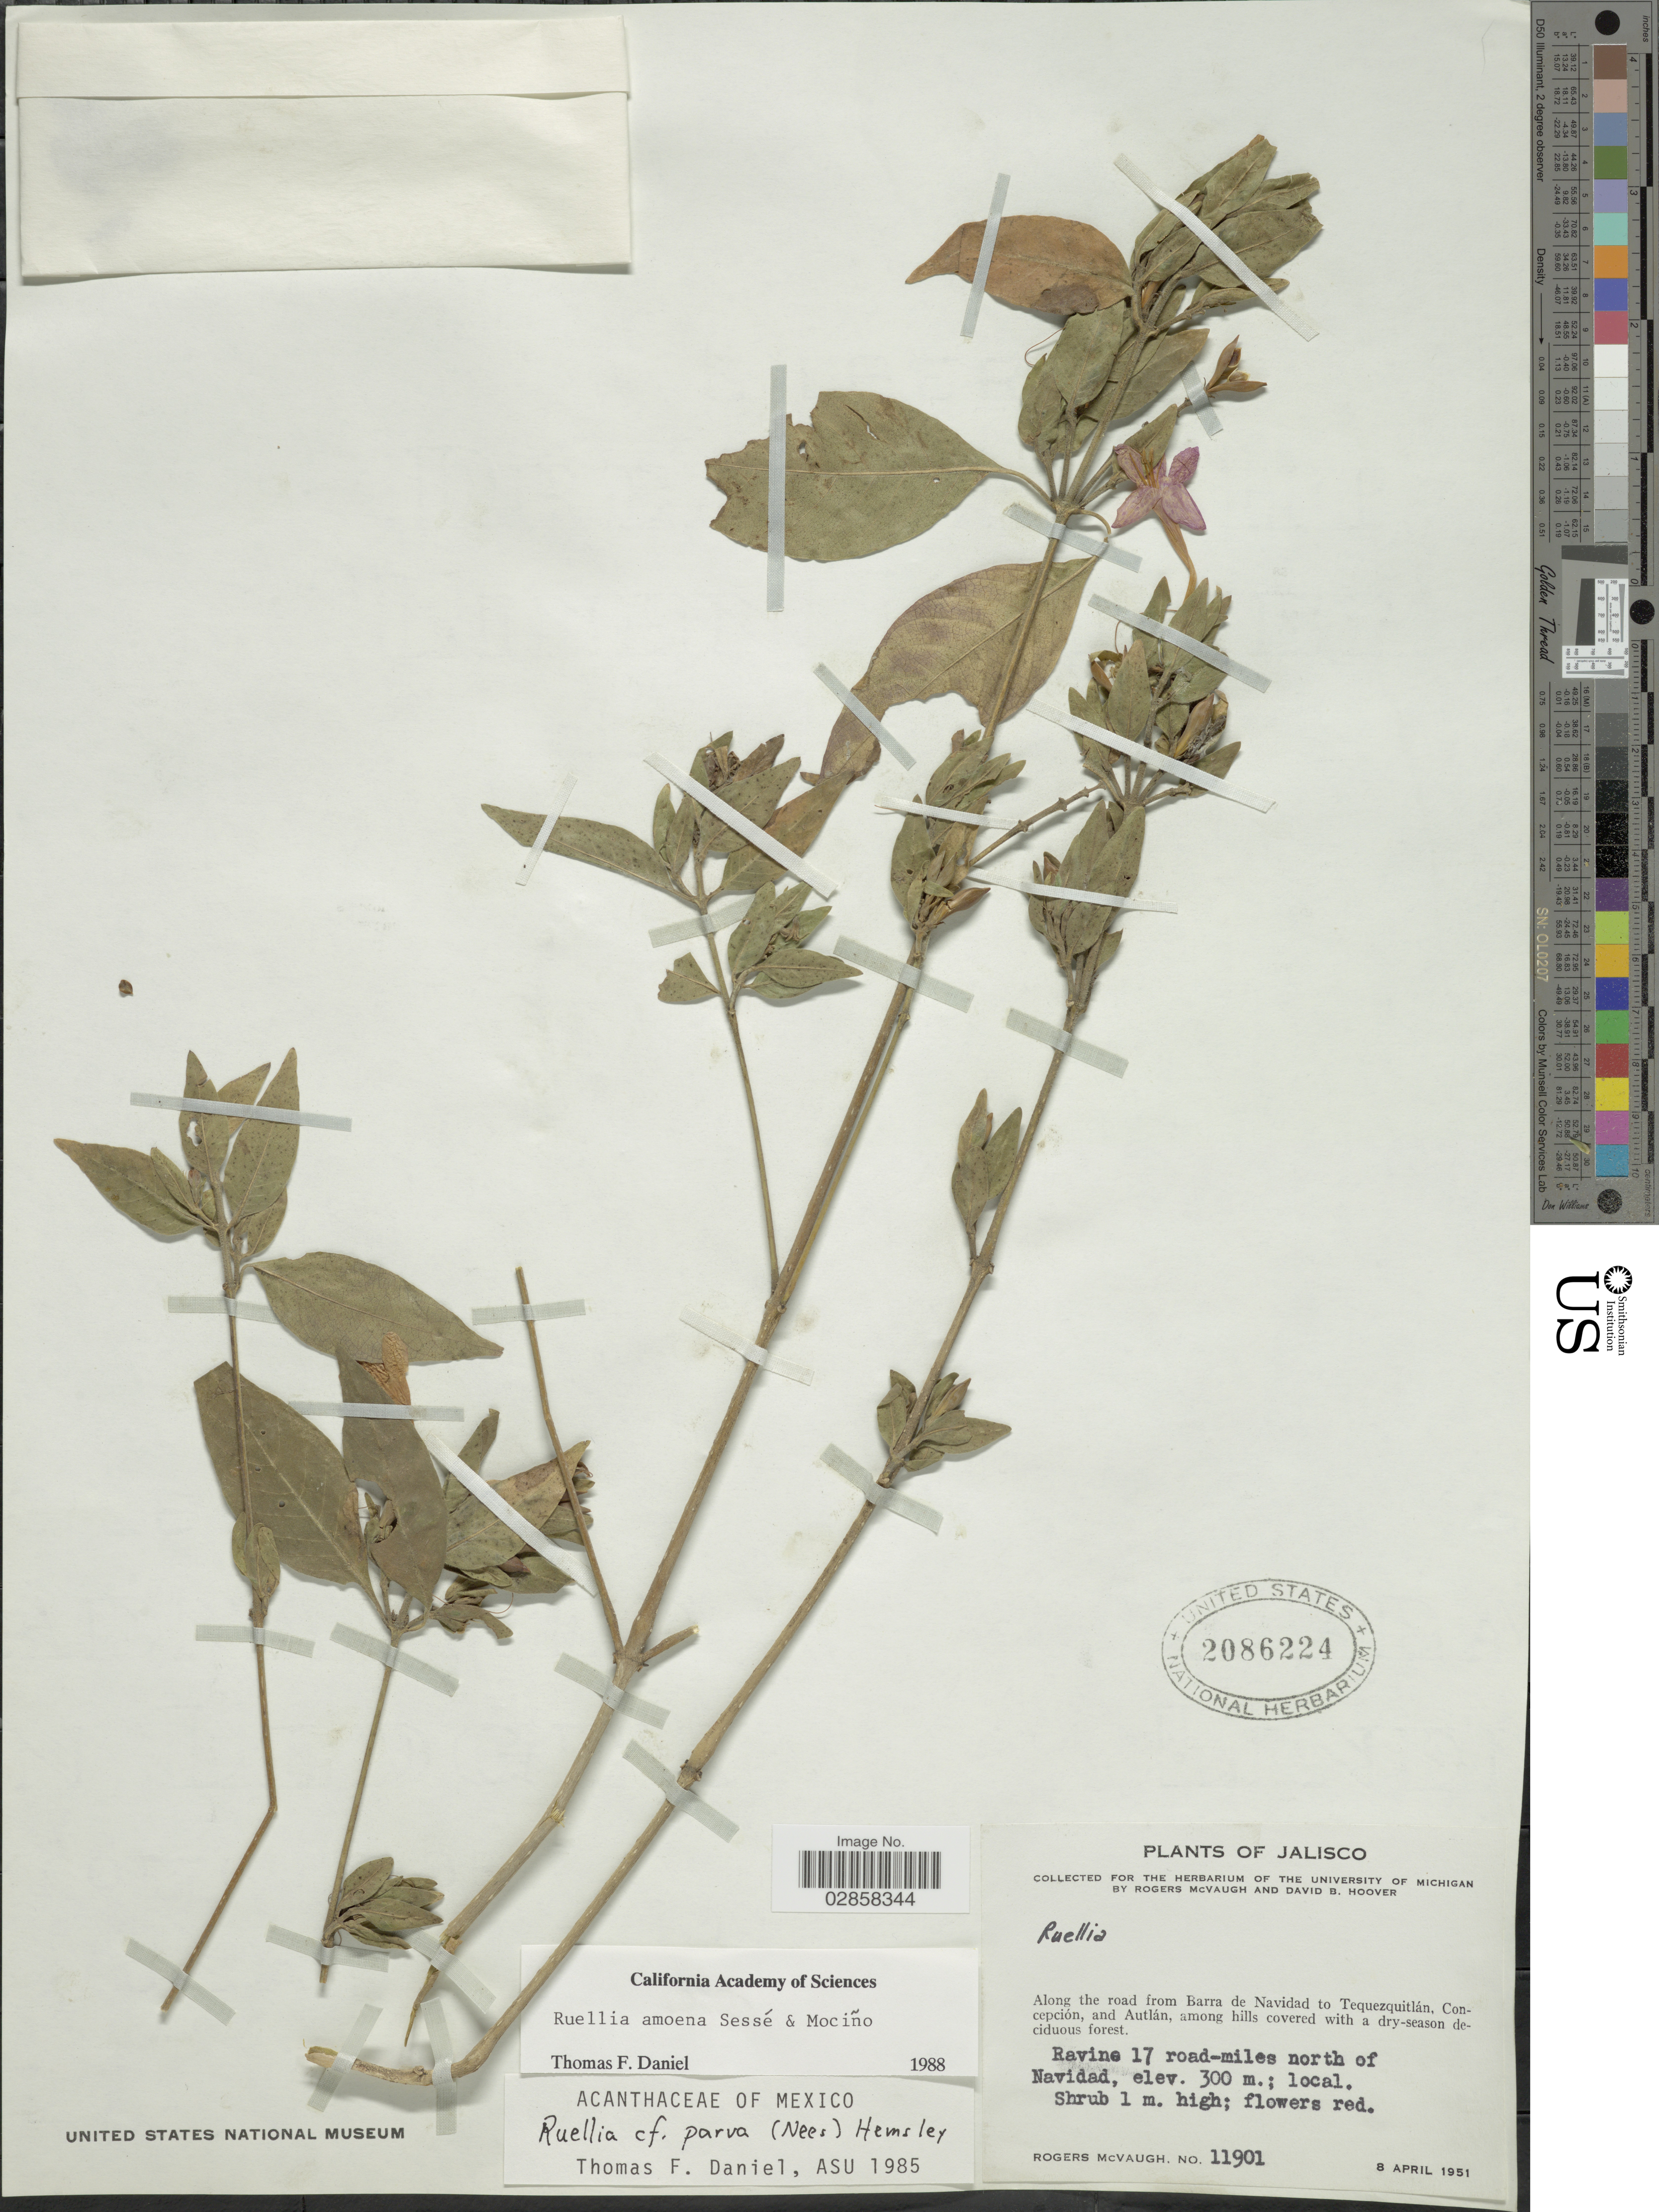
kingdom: Plantae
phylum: Tracheophyta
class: Magnoliopsida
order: Lamiales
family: Acanthaceae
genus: Ruellia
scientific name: Ruellia amoena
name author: Sessé & Moc.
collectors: R. McVaugh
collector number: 11901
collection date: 1951-04-08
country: Mexico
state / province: Jalisco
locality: Along the road from Barra de Navidad to Tequezquitlán, Concepción, and Autlán, among hills covered with a dry-season deciduous forest. Ravine 17 road-miles north of Navidad.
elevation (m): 300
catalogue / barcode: US 2086224